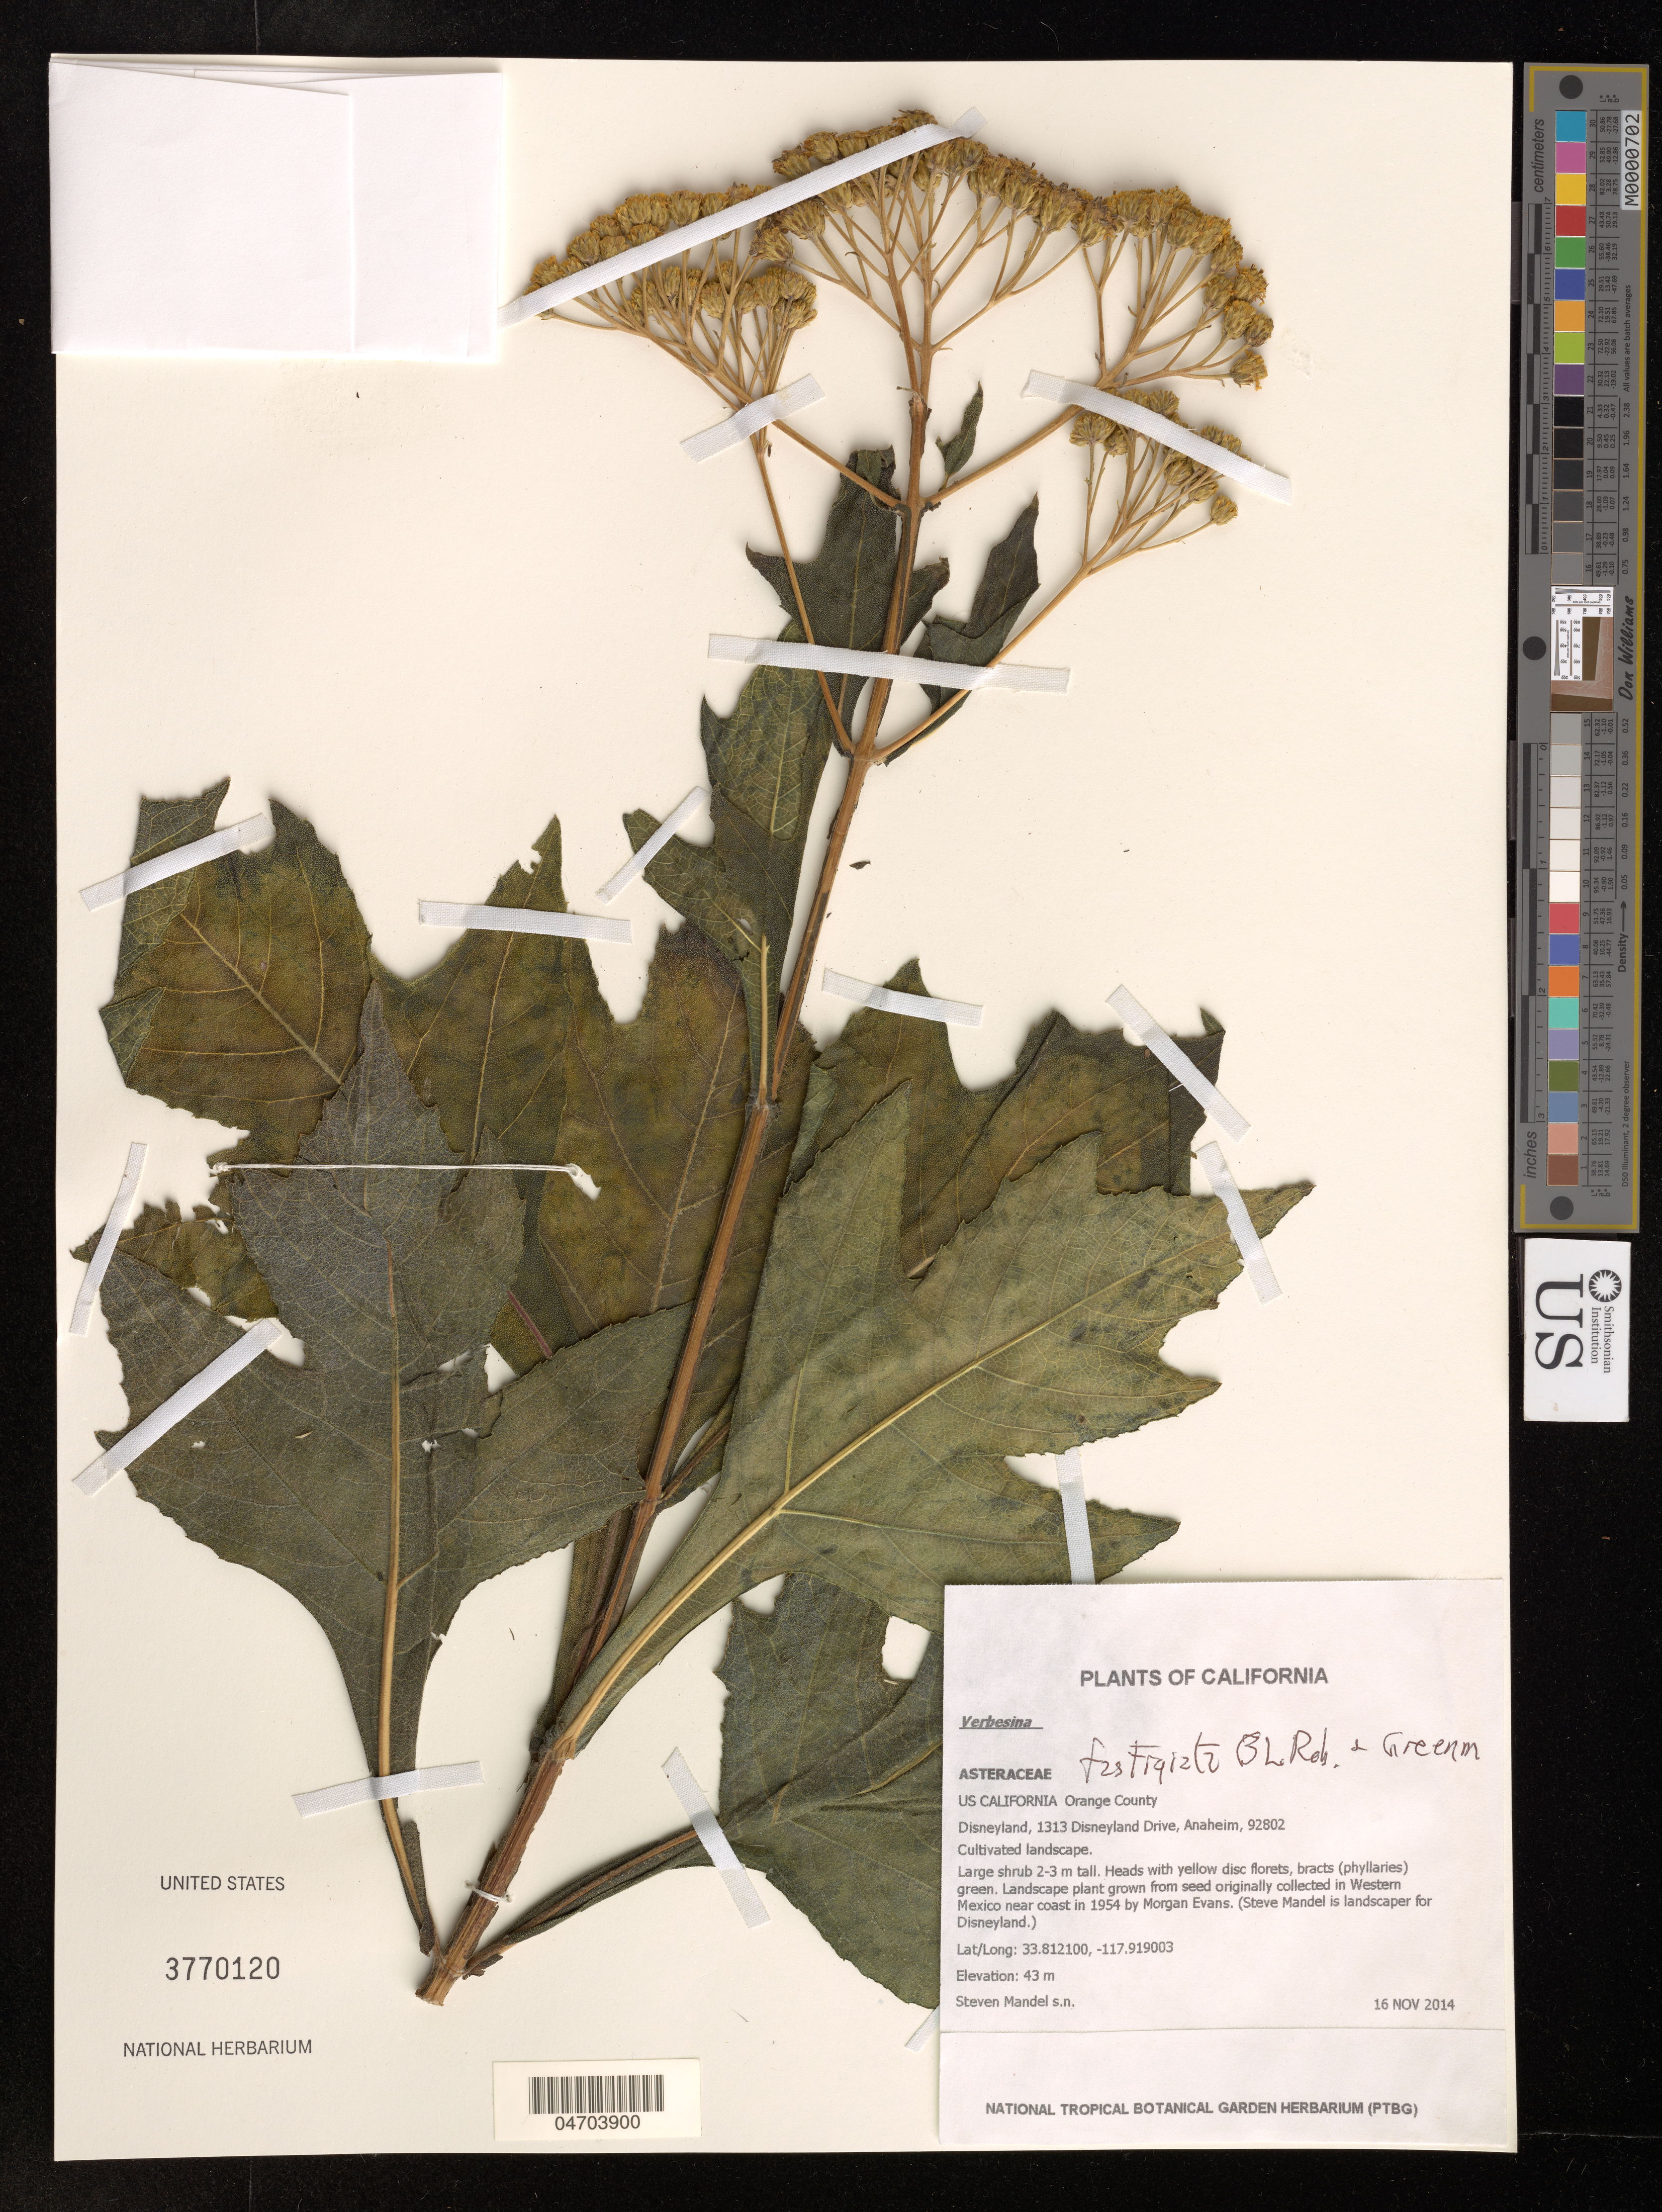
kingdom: Plantae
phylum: Tracheophyta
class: Magnoliopsida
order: Asterales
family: Asteraceae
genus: Verbesina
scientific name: Verbesina fastigiata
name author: B.L. Rob. & Greenm.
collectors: S. Mandel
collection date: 2014-11-16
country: United States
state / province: California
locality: Orange County, Disneyland, 1313 Disneyland Drive, Anaheim, 92802.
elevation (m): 43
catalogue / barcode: US 3770120